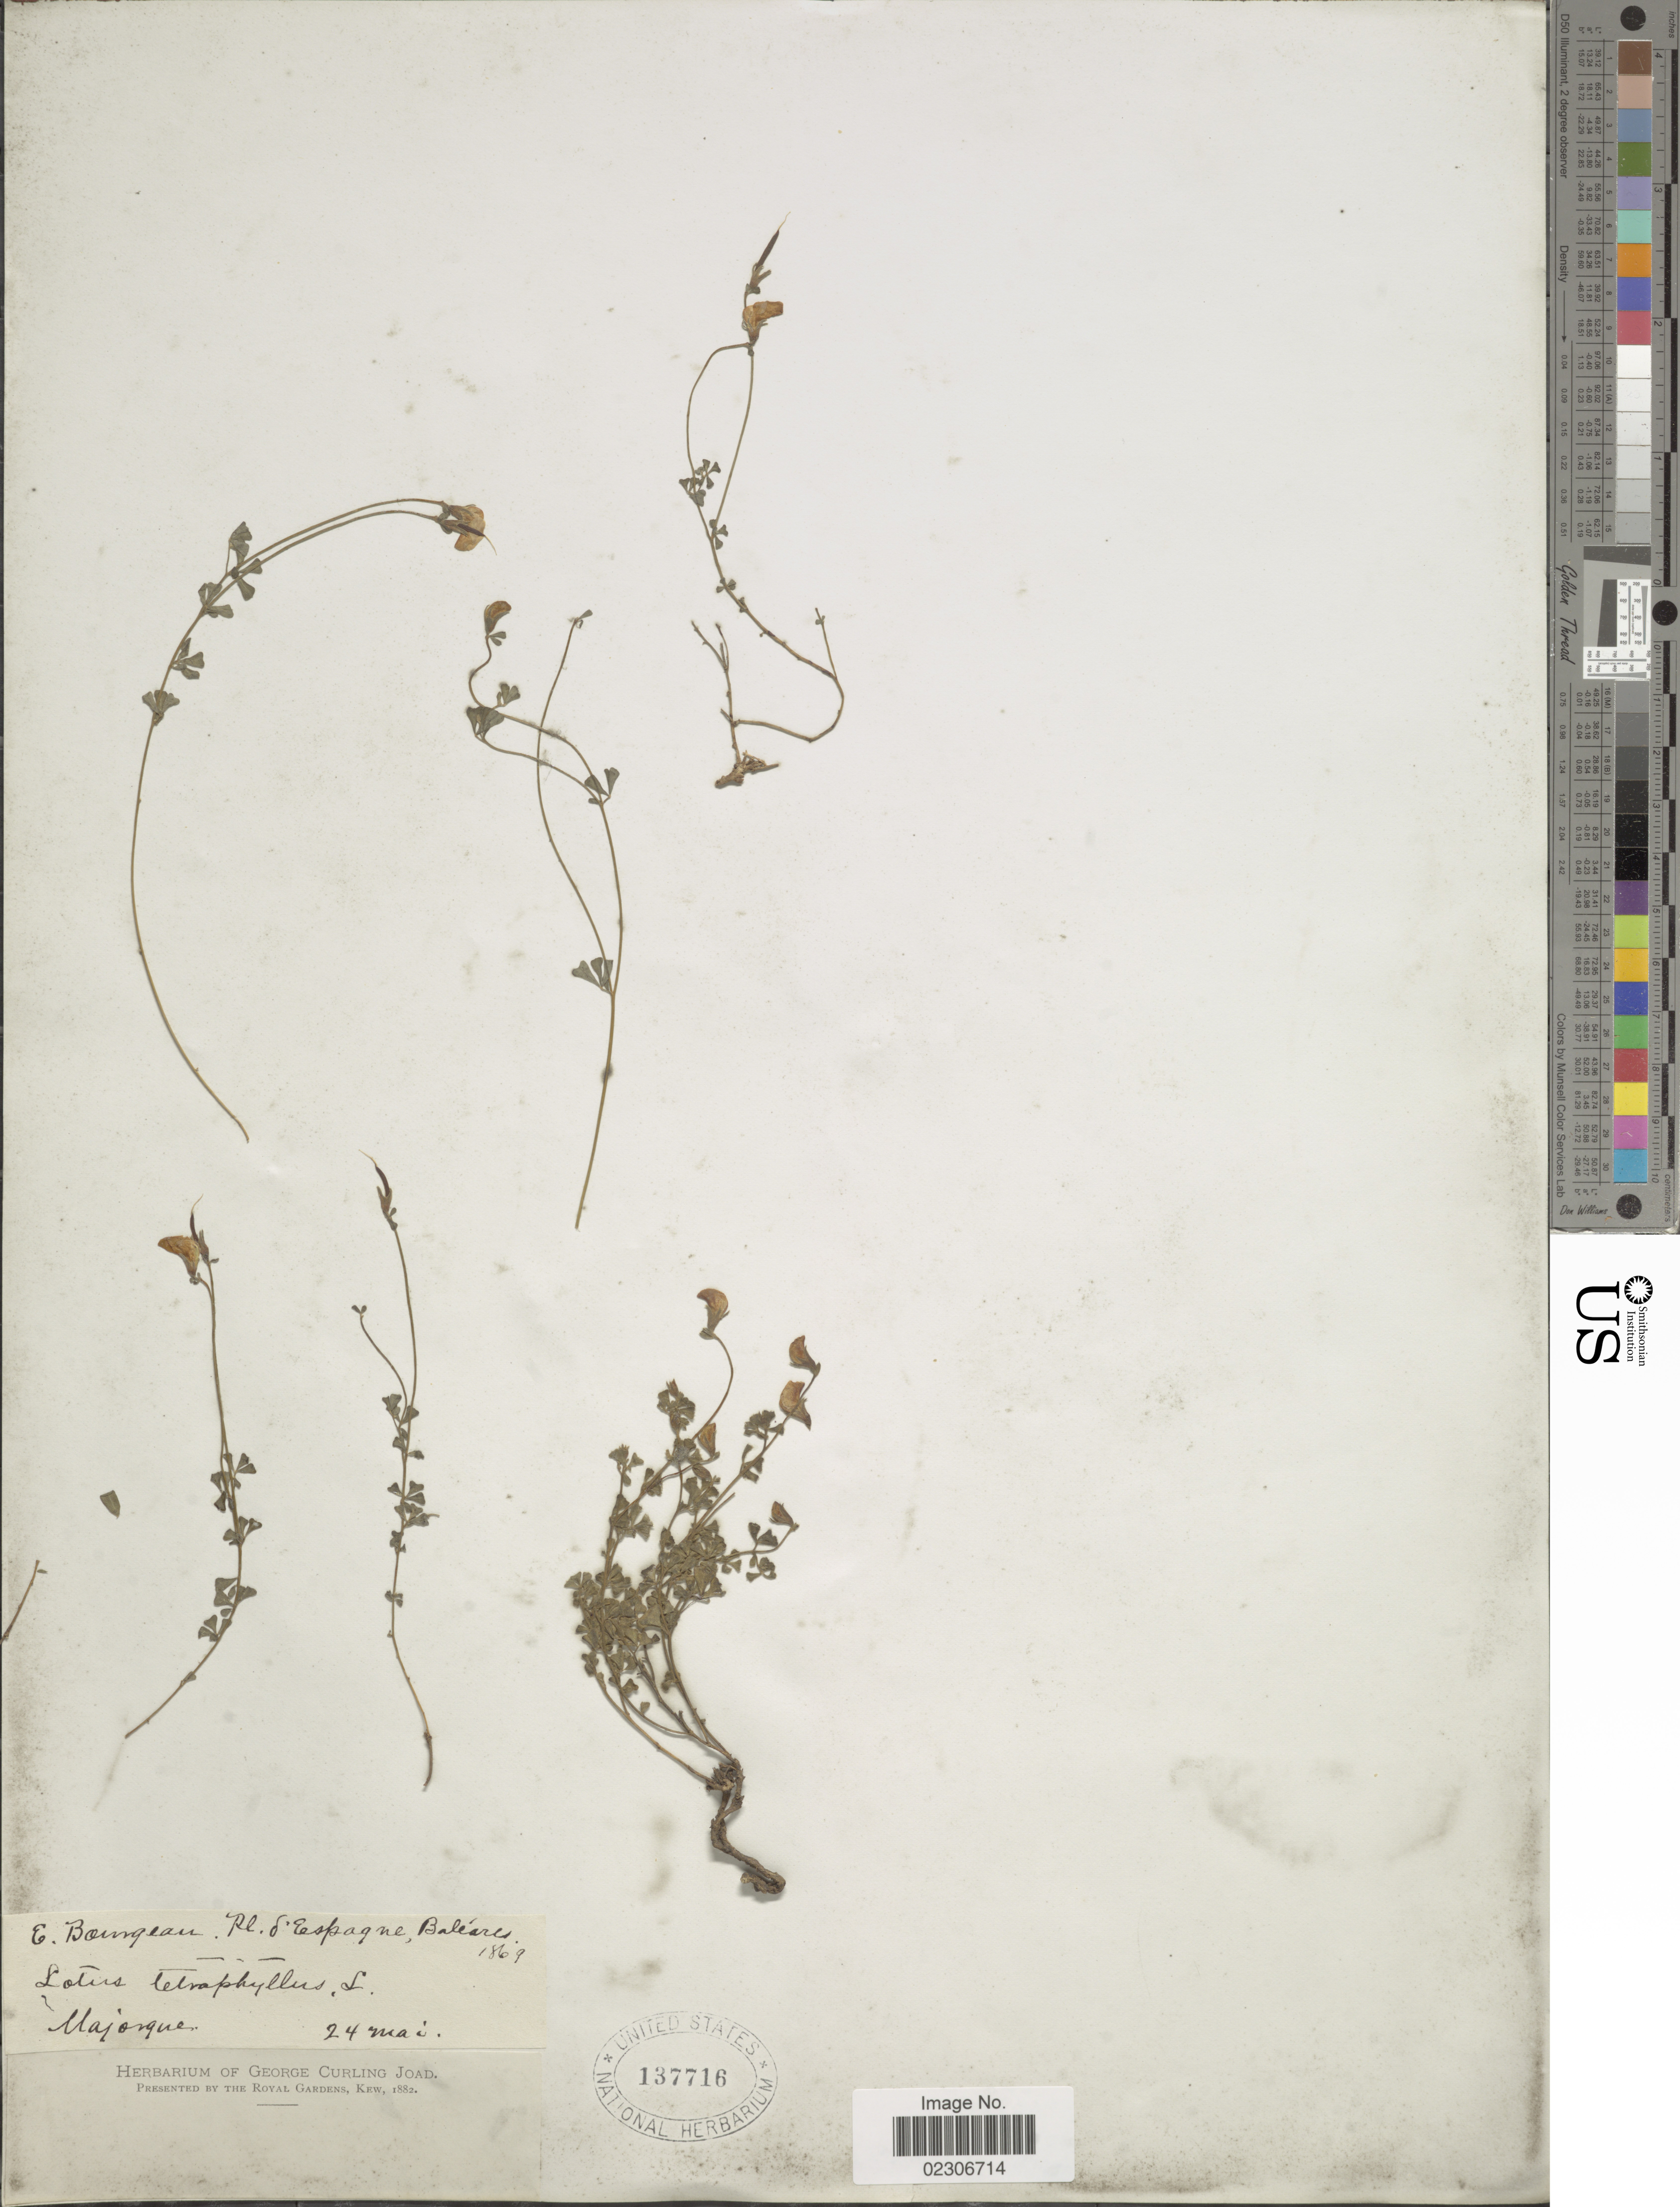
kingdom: Plantae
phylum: Tracheophyta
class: Magnoliopsida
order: Fabales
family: Fabaceae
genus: Lotus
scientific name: Lotus tetraphyllus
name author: L.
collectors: E. Bourgeau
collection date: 1869-05-24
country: Spain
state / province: Islas Baleares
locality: D'Espagne Baleares. Majorque.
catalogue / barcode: US 137116